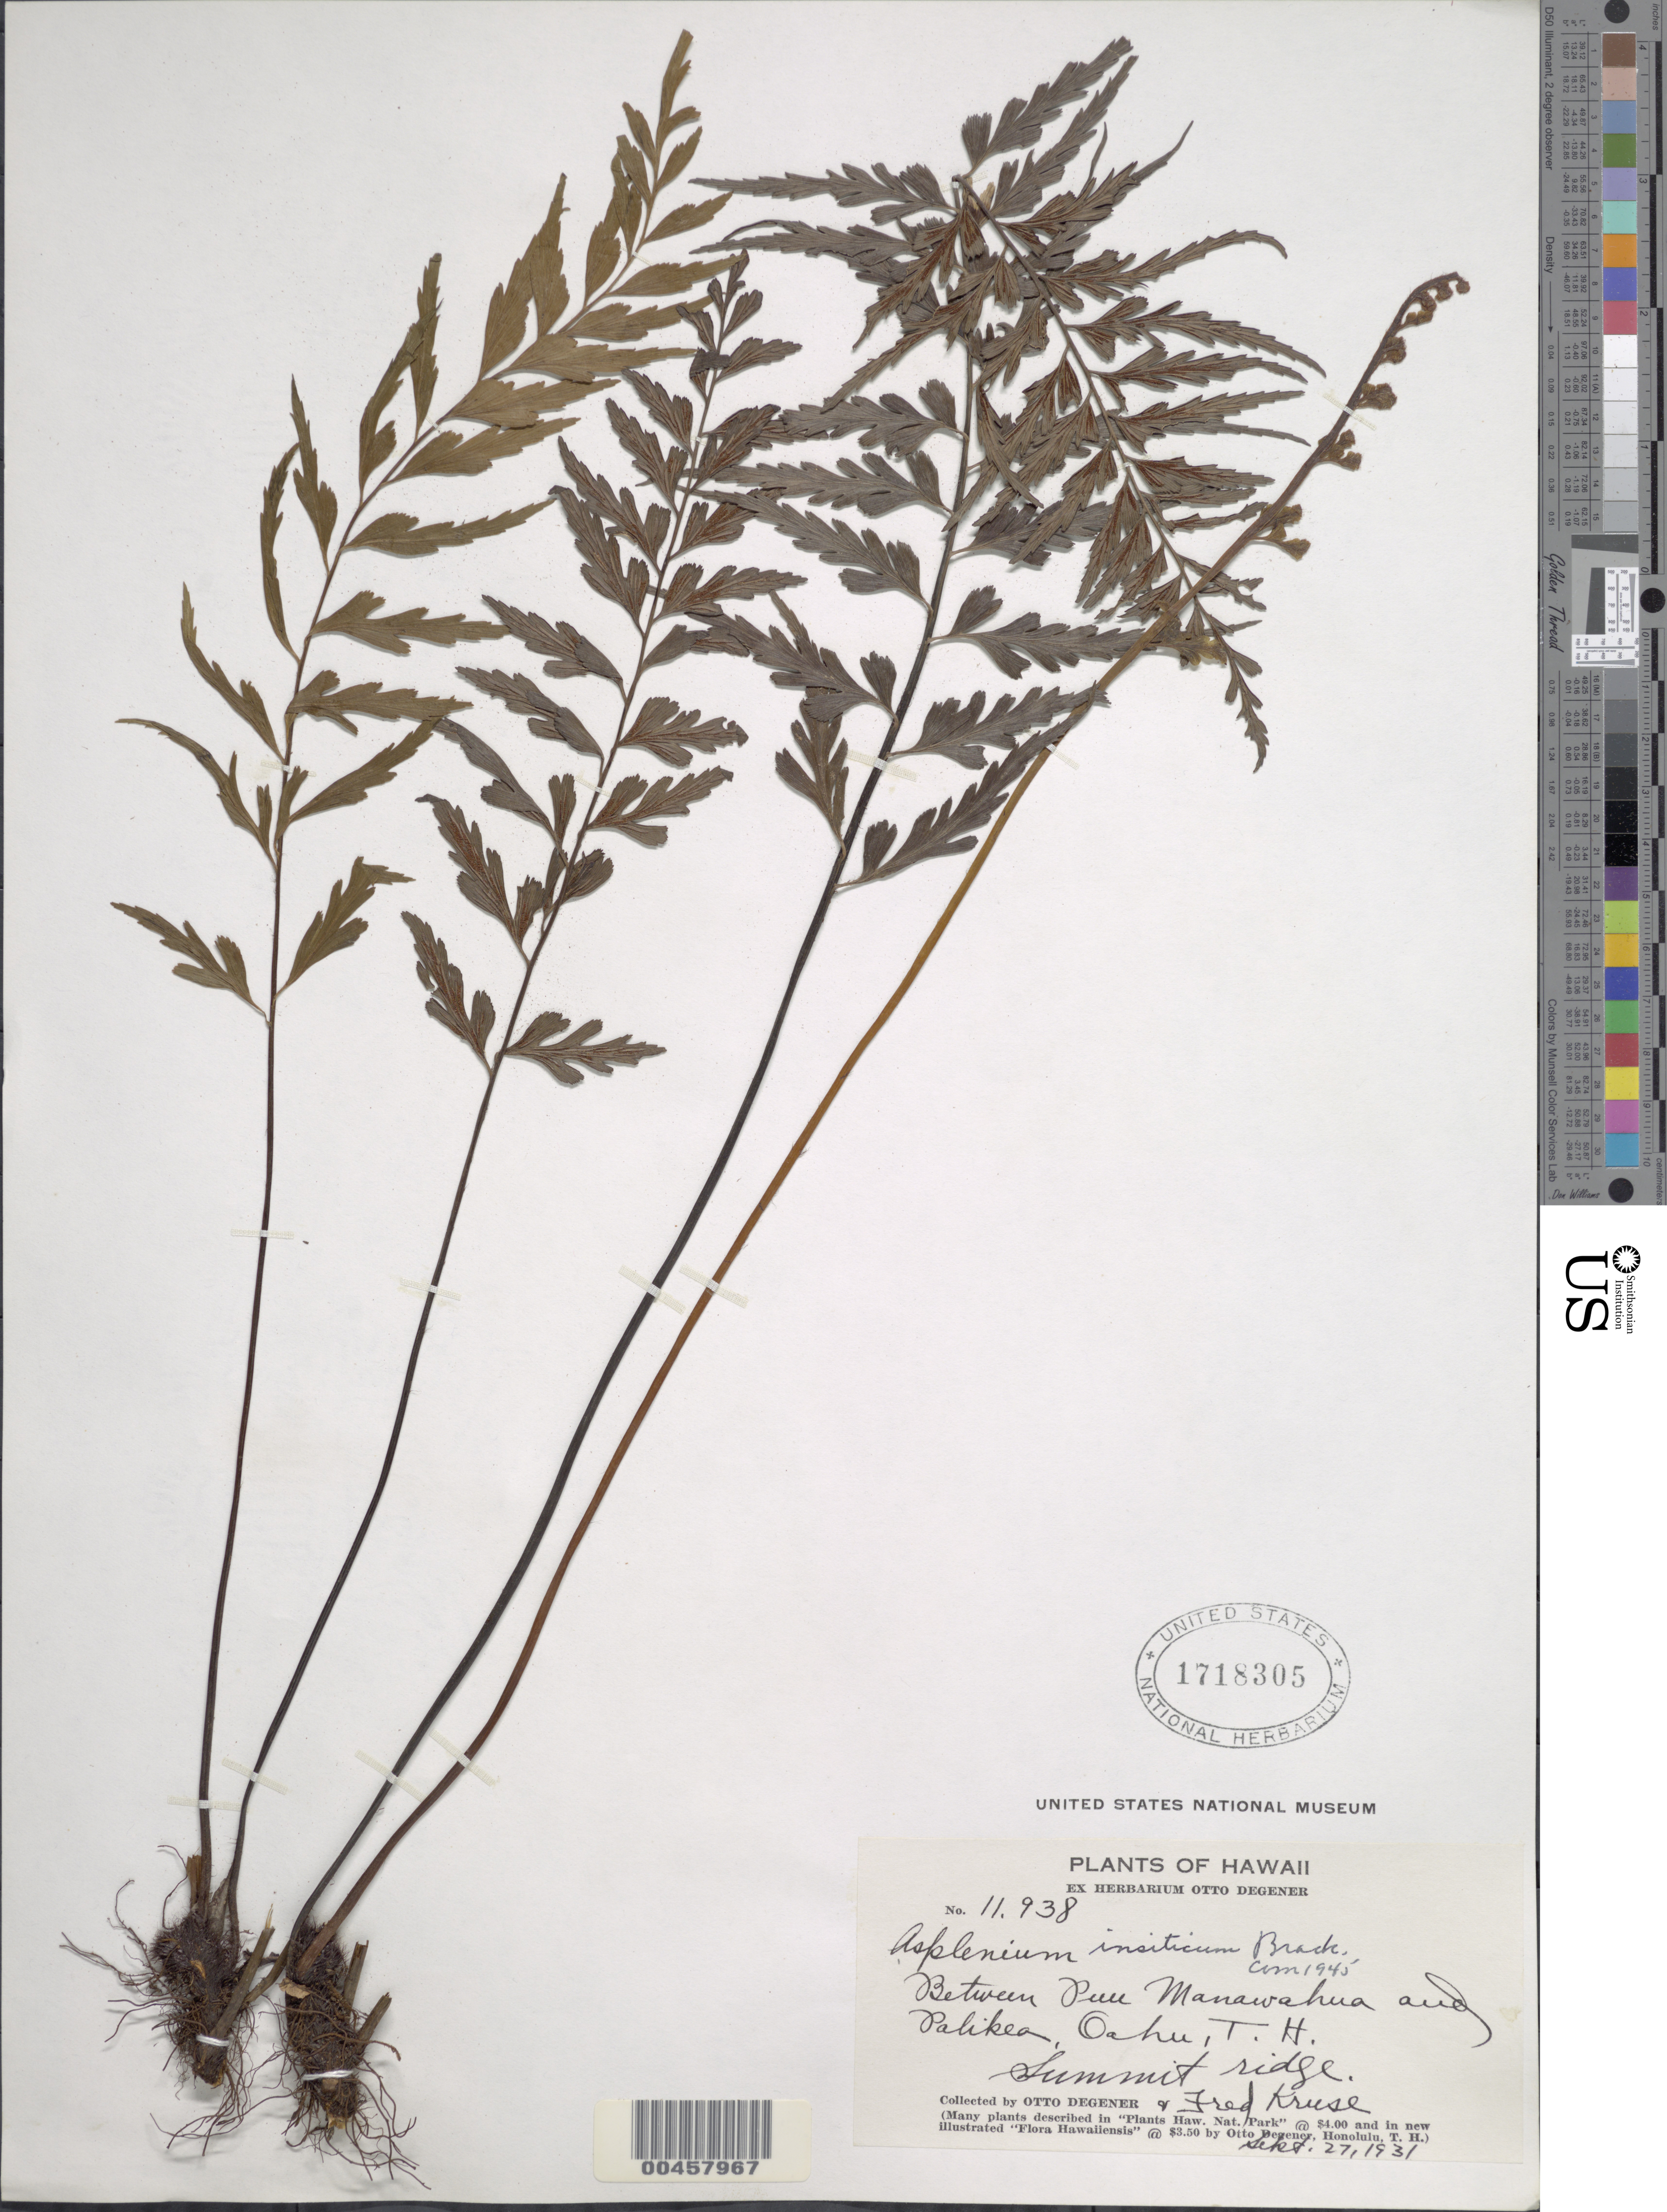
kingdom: Plantae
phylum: Tracheophyta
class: Polypodiopsida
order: Polypodiales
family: Aspleniaceae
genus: Asplenium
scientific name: Asplenium insiticium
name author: Brack. in Wilkes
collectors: O. Degener & F. Kruse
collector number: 11938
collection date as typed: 27 Sep 1931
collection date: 1931-09-27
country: United States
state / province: Hawaii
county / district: Honolulu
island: Oahu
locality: Between Puu Manawahua and Palikea, summit ridge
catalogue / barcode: US 1718305